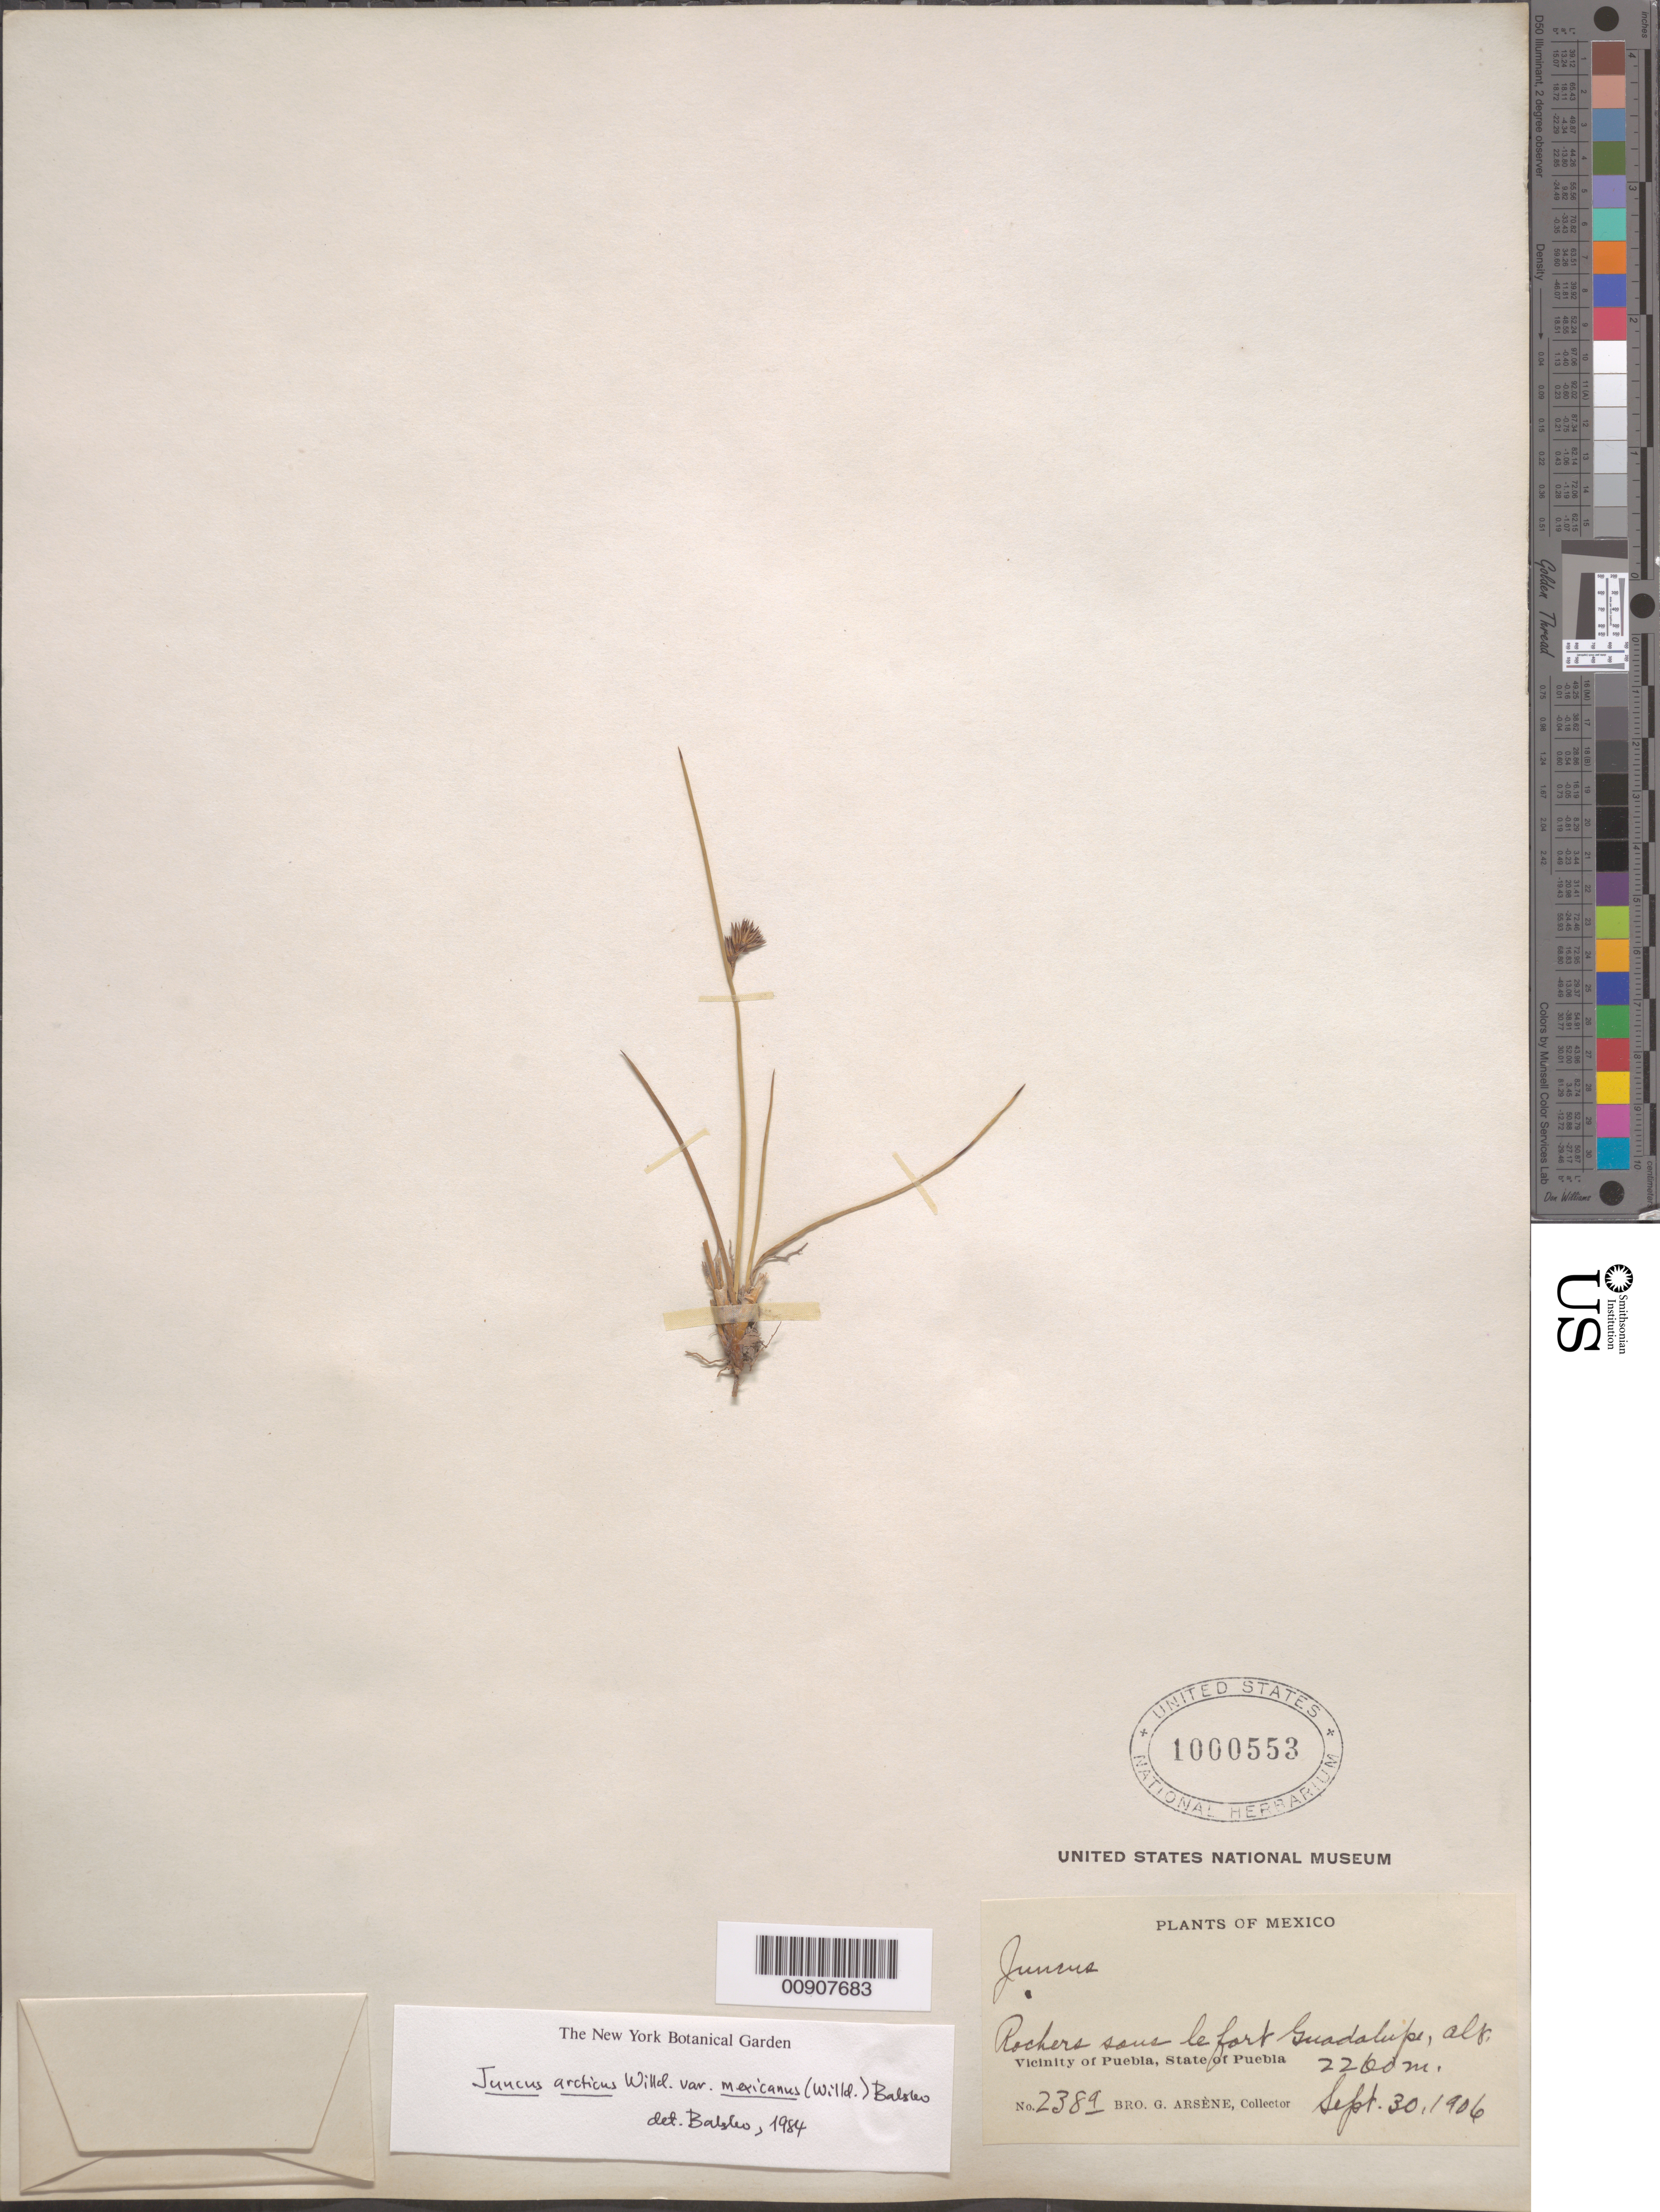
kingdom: Plantae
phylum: Tracheophyta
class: Liliopsida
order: Poales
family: Juncaceae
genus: Juncus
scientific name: Juncus arcticus var. mexicanus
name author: Willd.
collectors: Bro. G. Arsène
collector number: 2389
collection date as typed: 30 Sep 1906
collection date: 1906-09-30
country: Mexico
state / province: Puebla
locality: Sous le fort Guadalupe. Vicinity of Puebla, State of Puebla.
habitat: Rochers.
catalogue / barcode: US 1000553